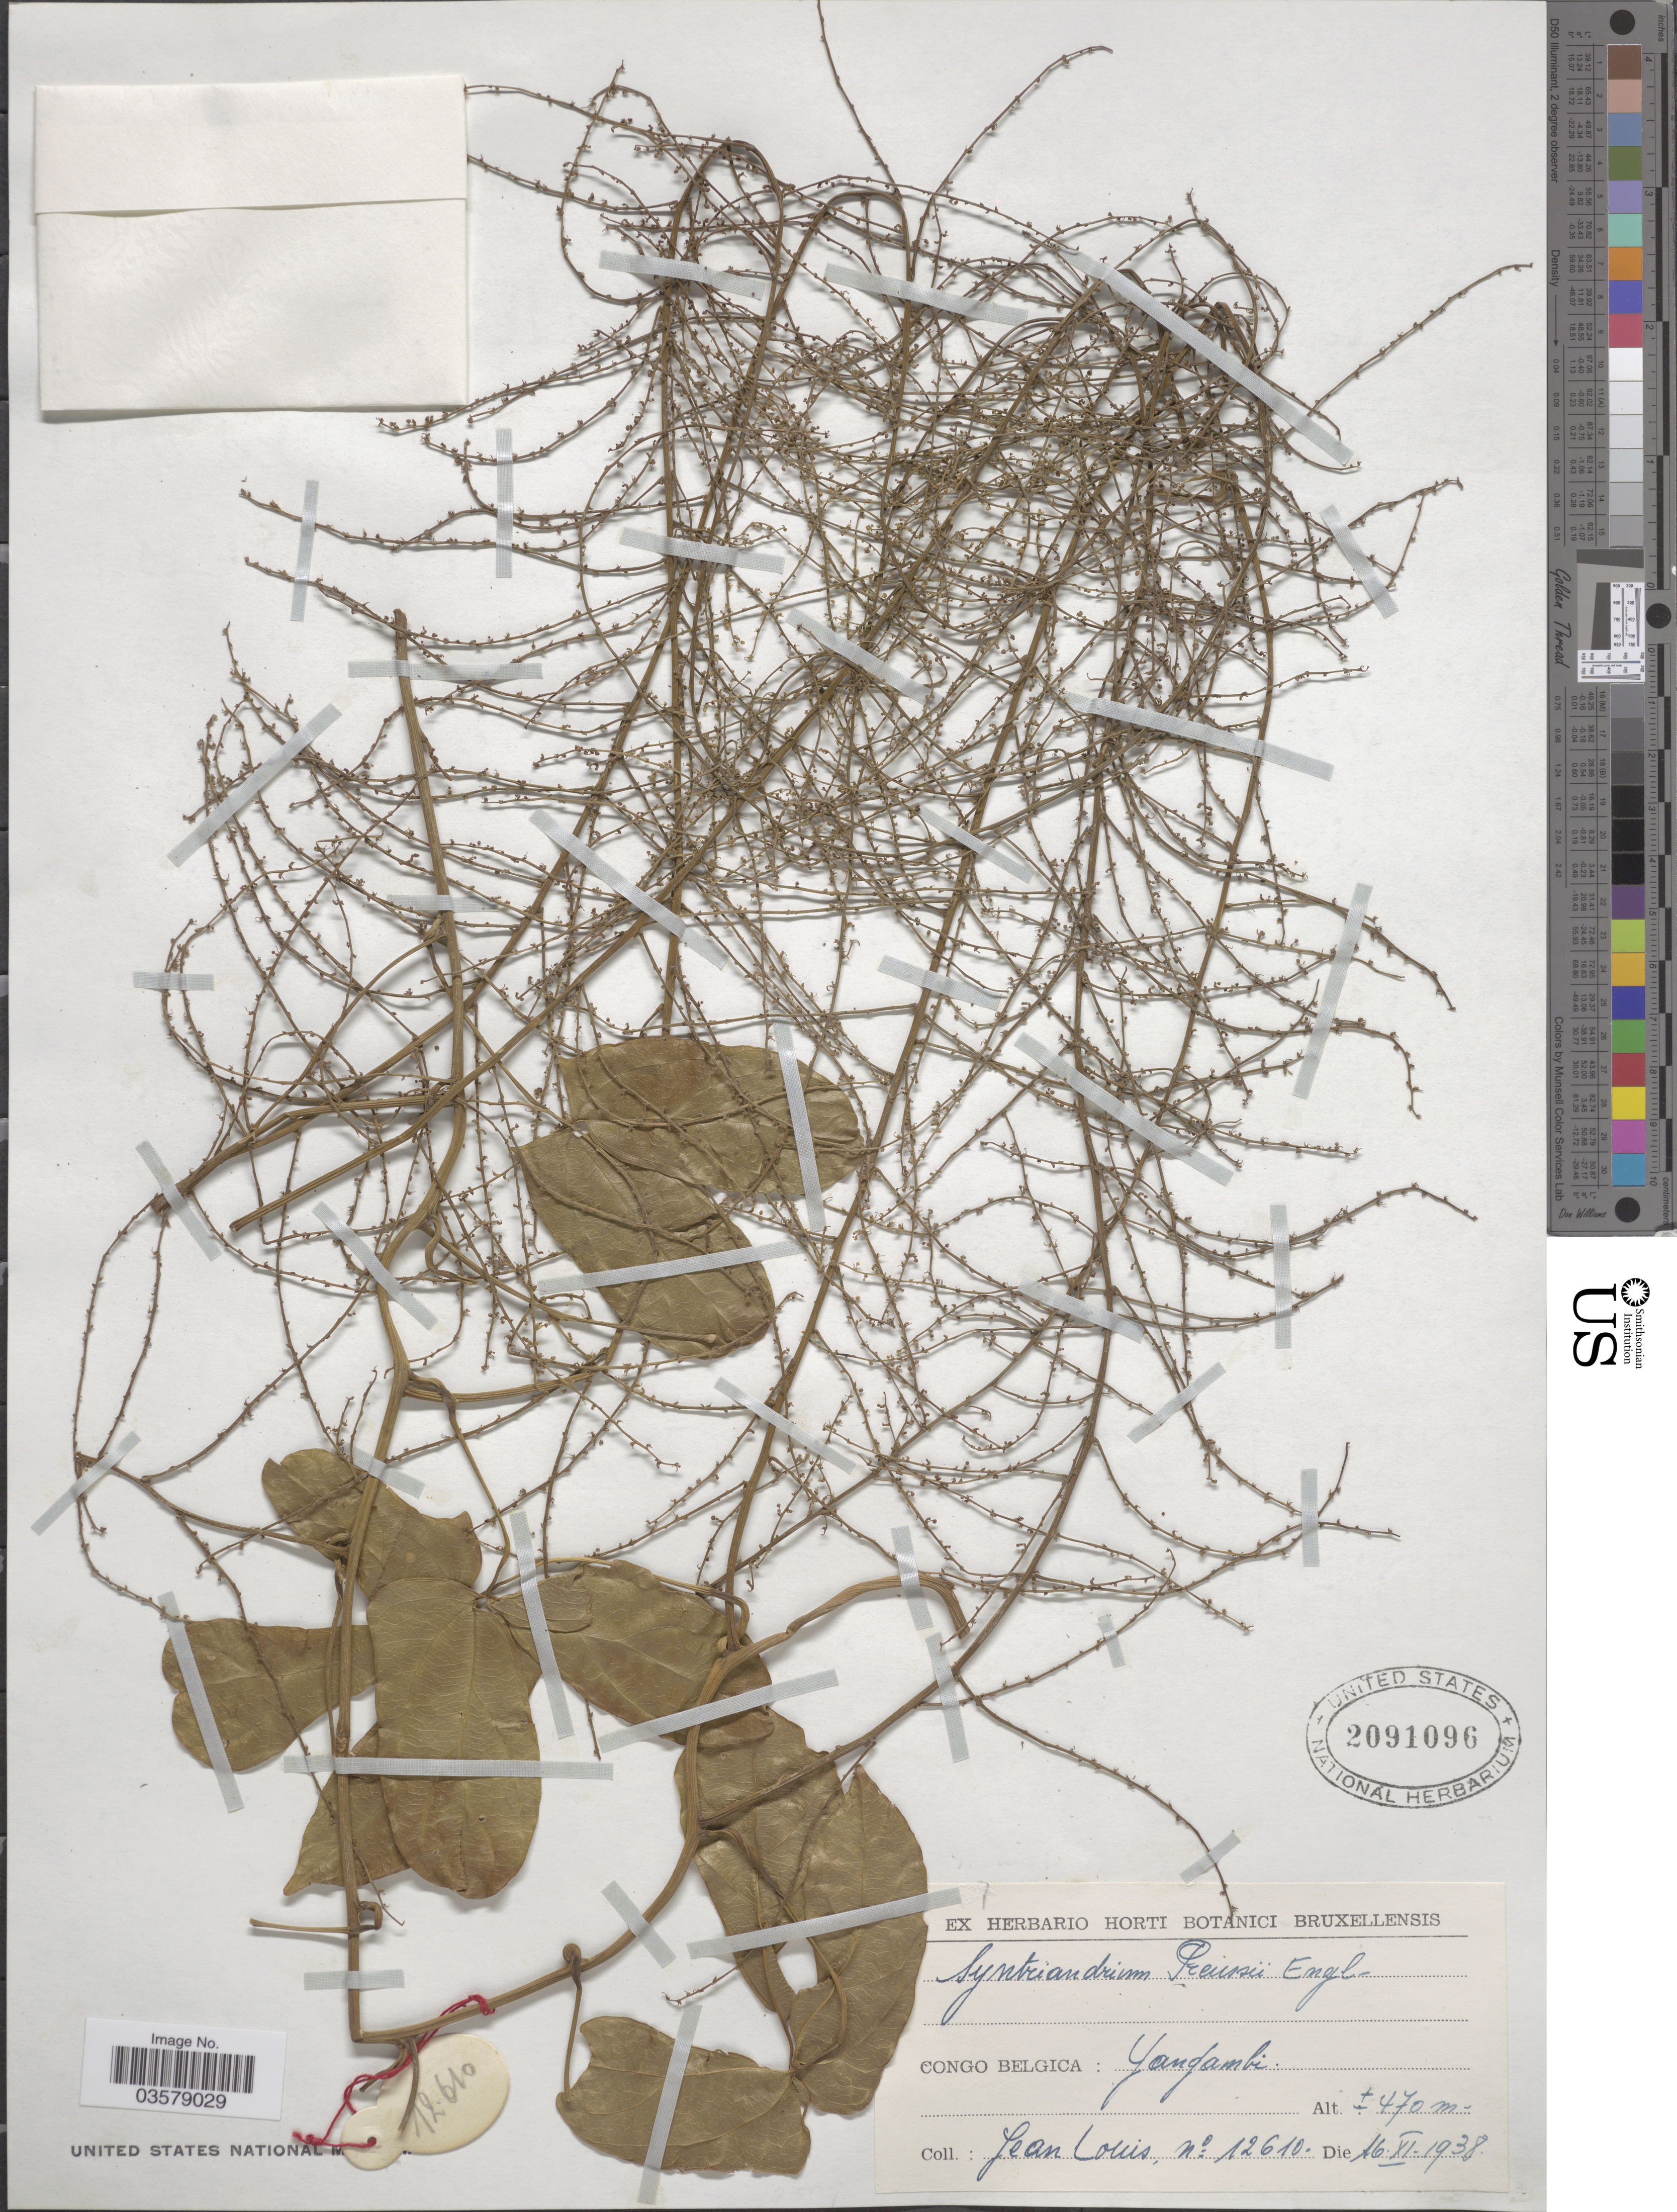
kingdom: Plantae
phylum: Tracheophyta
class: Magnoliopsida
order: Ranunculales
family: Menispermaceae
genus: Syntriandrium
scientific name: Syntriandrium preussii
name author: Engl.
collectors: J. Louis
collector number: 12610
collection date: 1938-11-16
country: Congo, Democratic Republic of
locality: Congo Belgica: Yangambi.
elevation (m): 470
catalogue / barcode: US 2091096